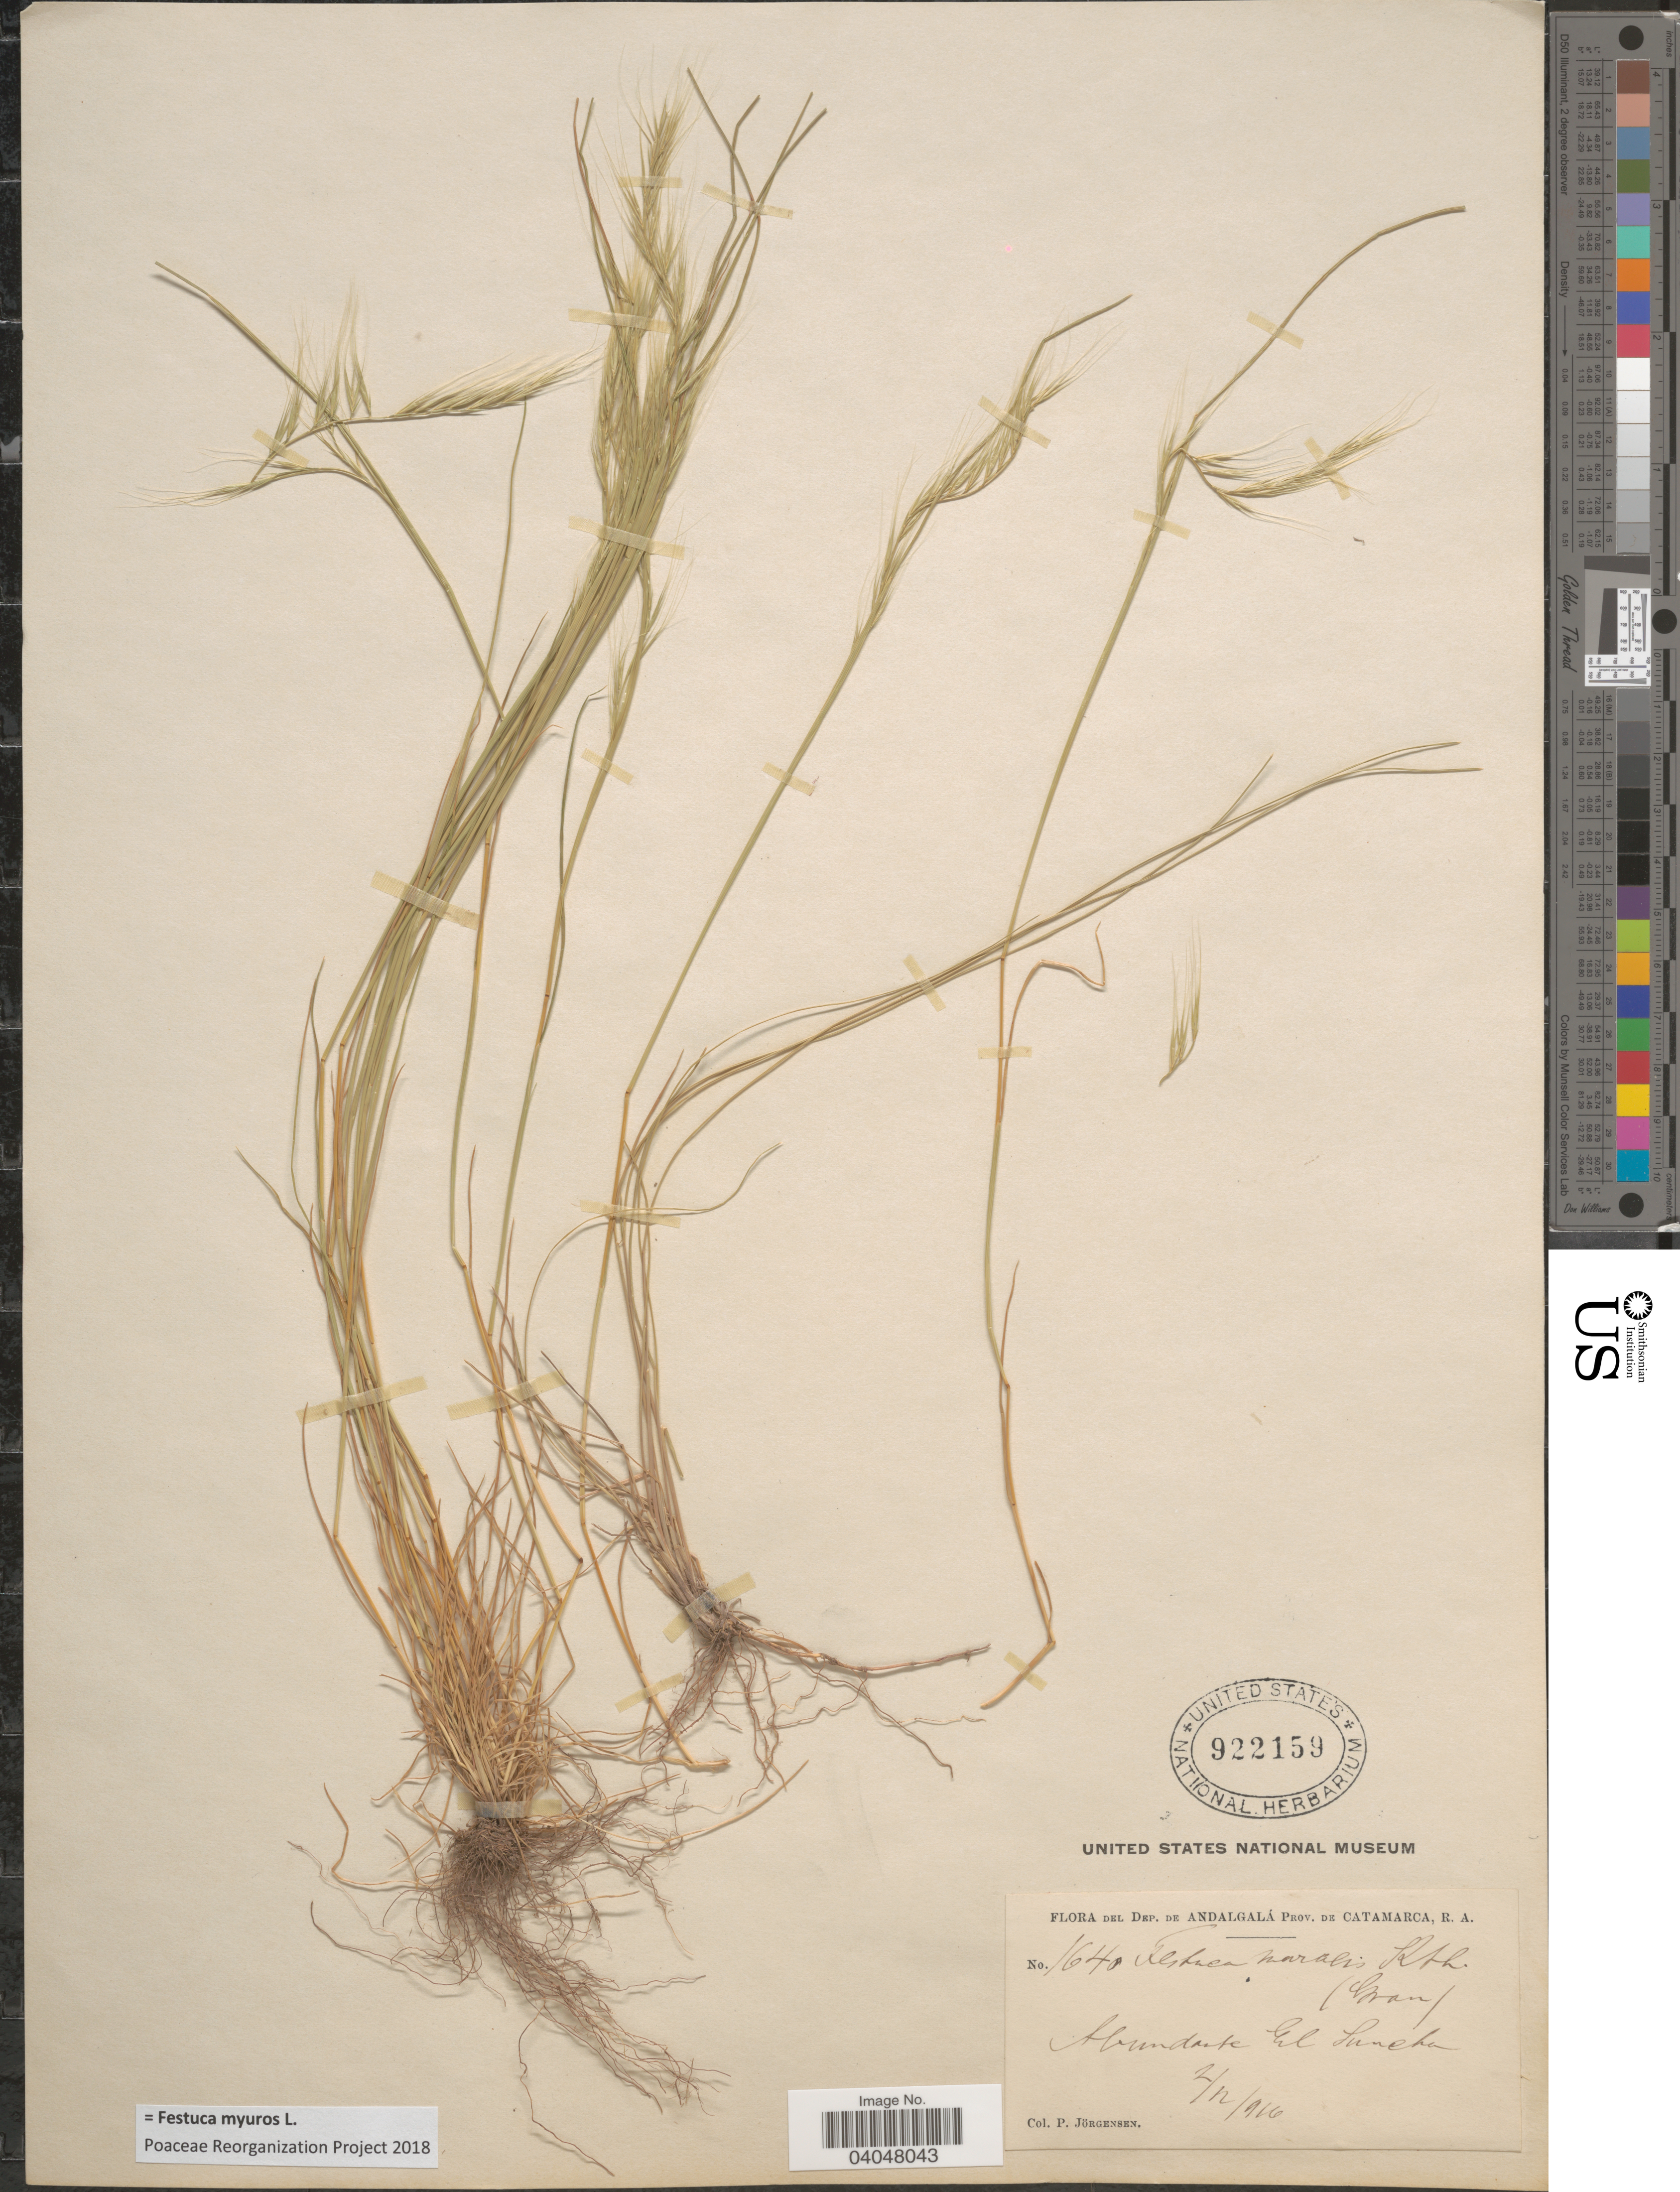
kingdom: Plantae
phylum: Tracheophyta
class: Liliopsida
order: Poales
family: Poaceae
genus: Festuca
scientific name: Festuca myuros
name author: L.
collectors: P. Jörgensen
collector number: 1640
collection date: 1916-12-02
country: Argentina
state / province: Catamarca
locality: Dep. de Andalgalá. El Suncho.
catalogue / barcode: US 922159